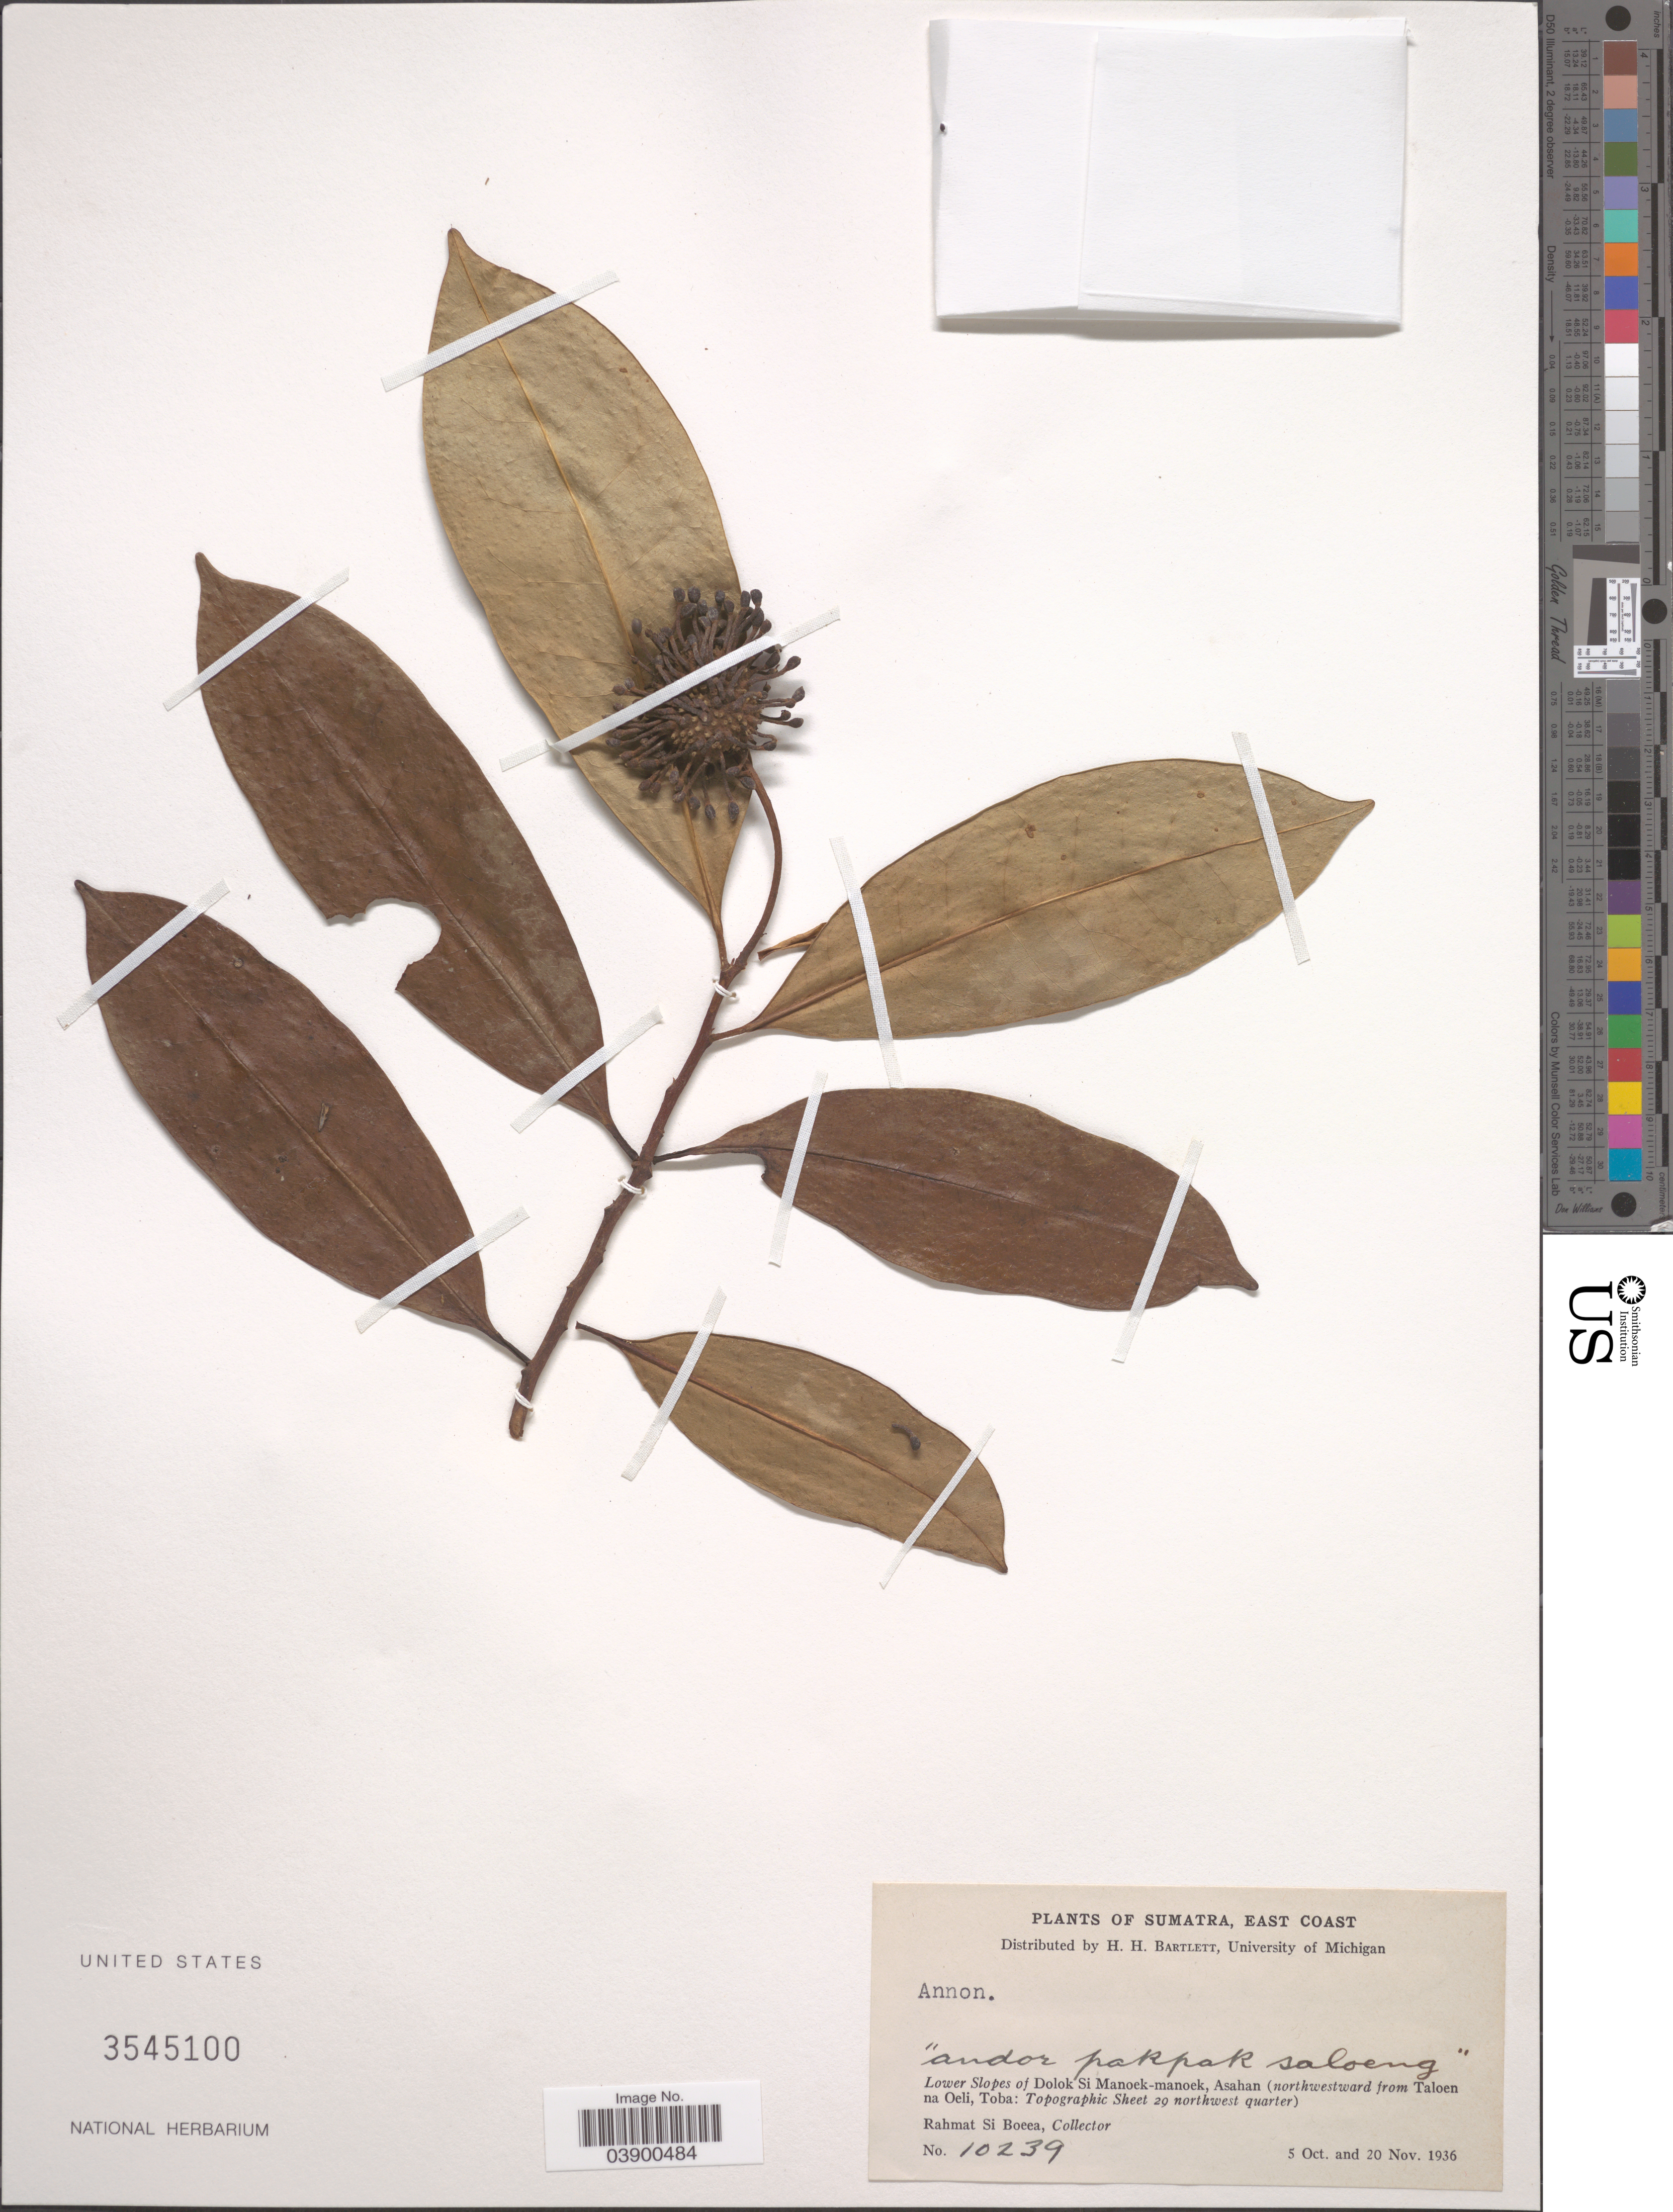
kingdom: Plantae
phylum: Tracheophyta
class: Magnoliopsida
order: Magnoliales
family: Annonaceae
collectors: Rahmat Si Boeea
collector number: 10239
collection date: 1936-10-05/1936-11-20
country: Indonesia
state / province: Sumatra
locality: East Coast. Lower Slopes of Dolok Si Manoek-manoek, Asahan (northwestward from Taloen na Oeli, Toba; Topograpic Sheet 29 northwest quarter.)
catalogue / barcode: US 3545100